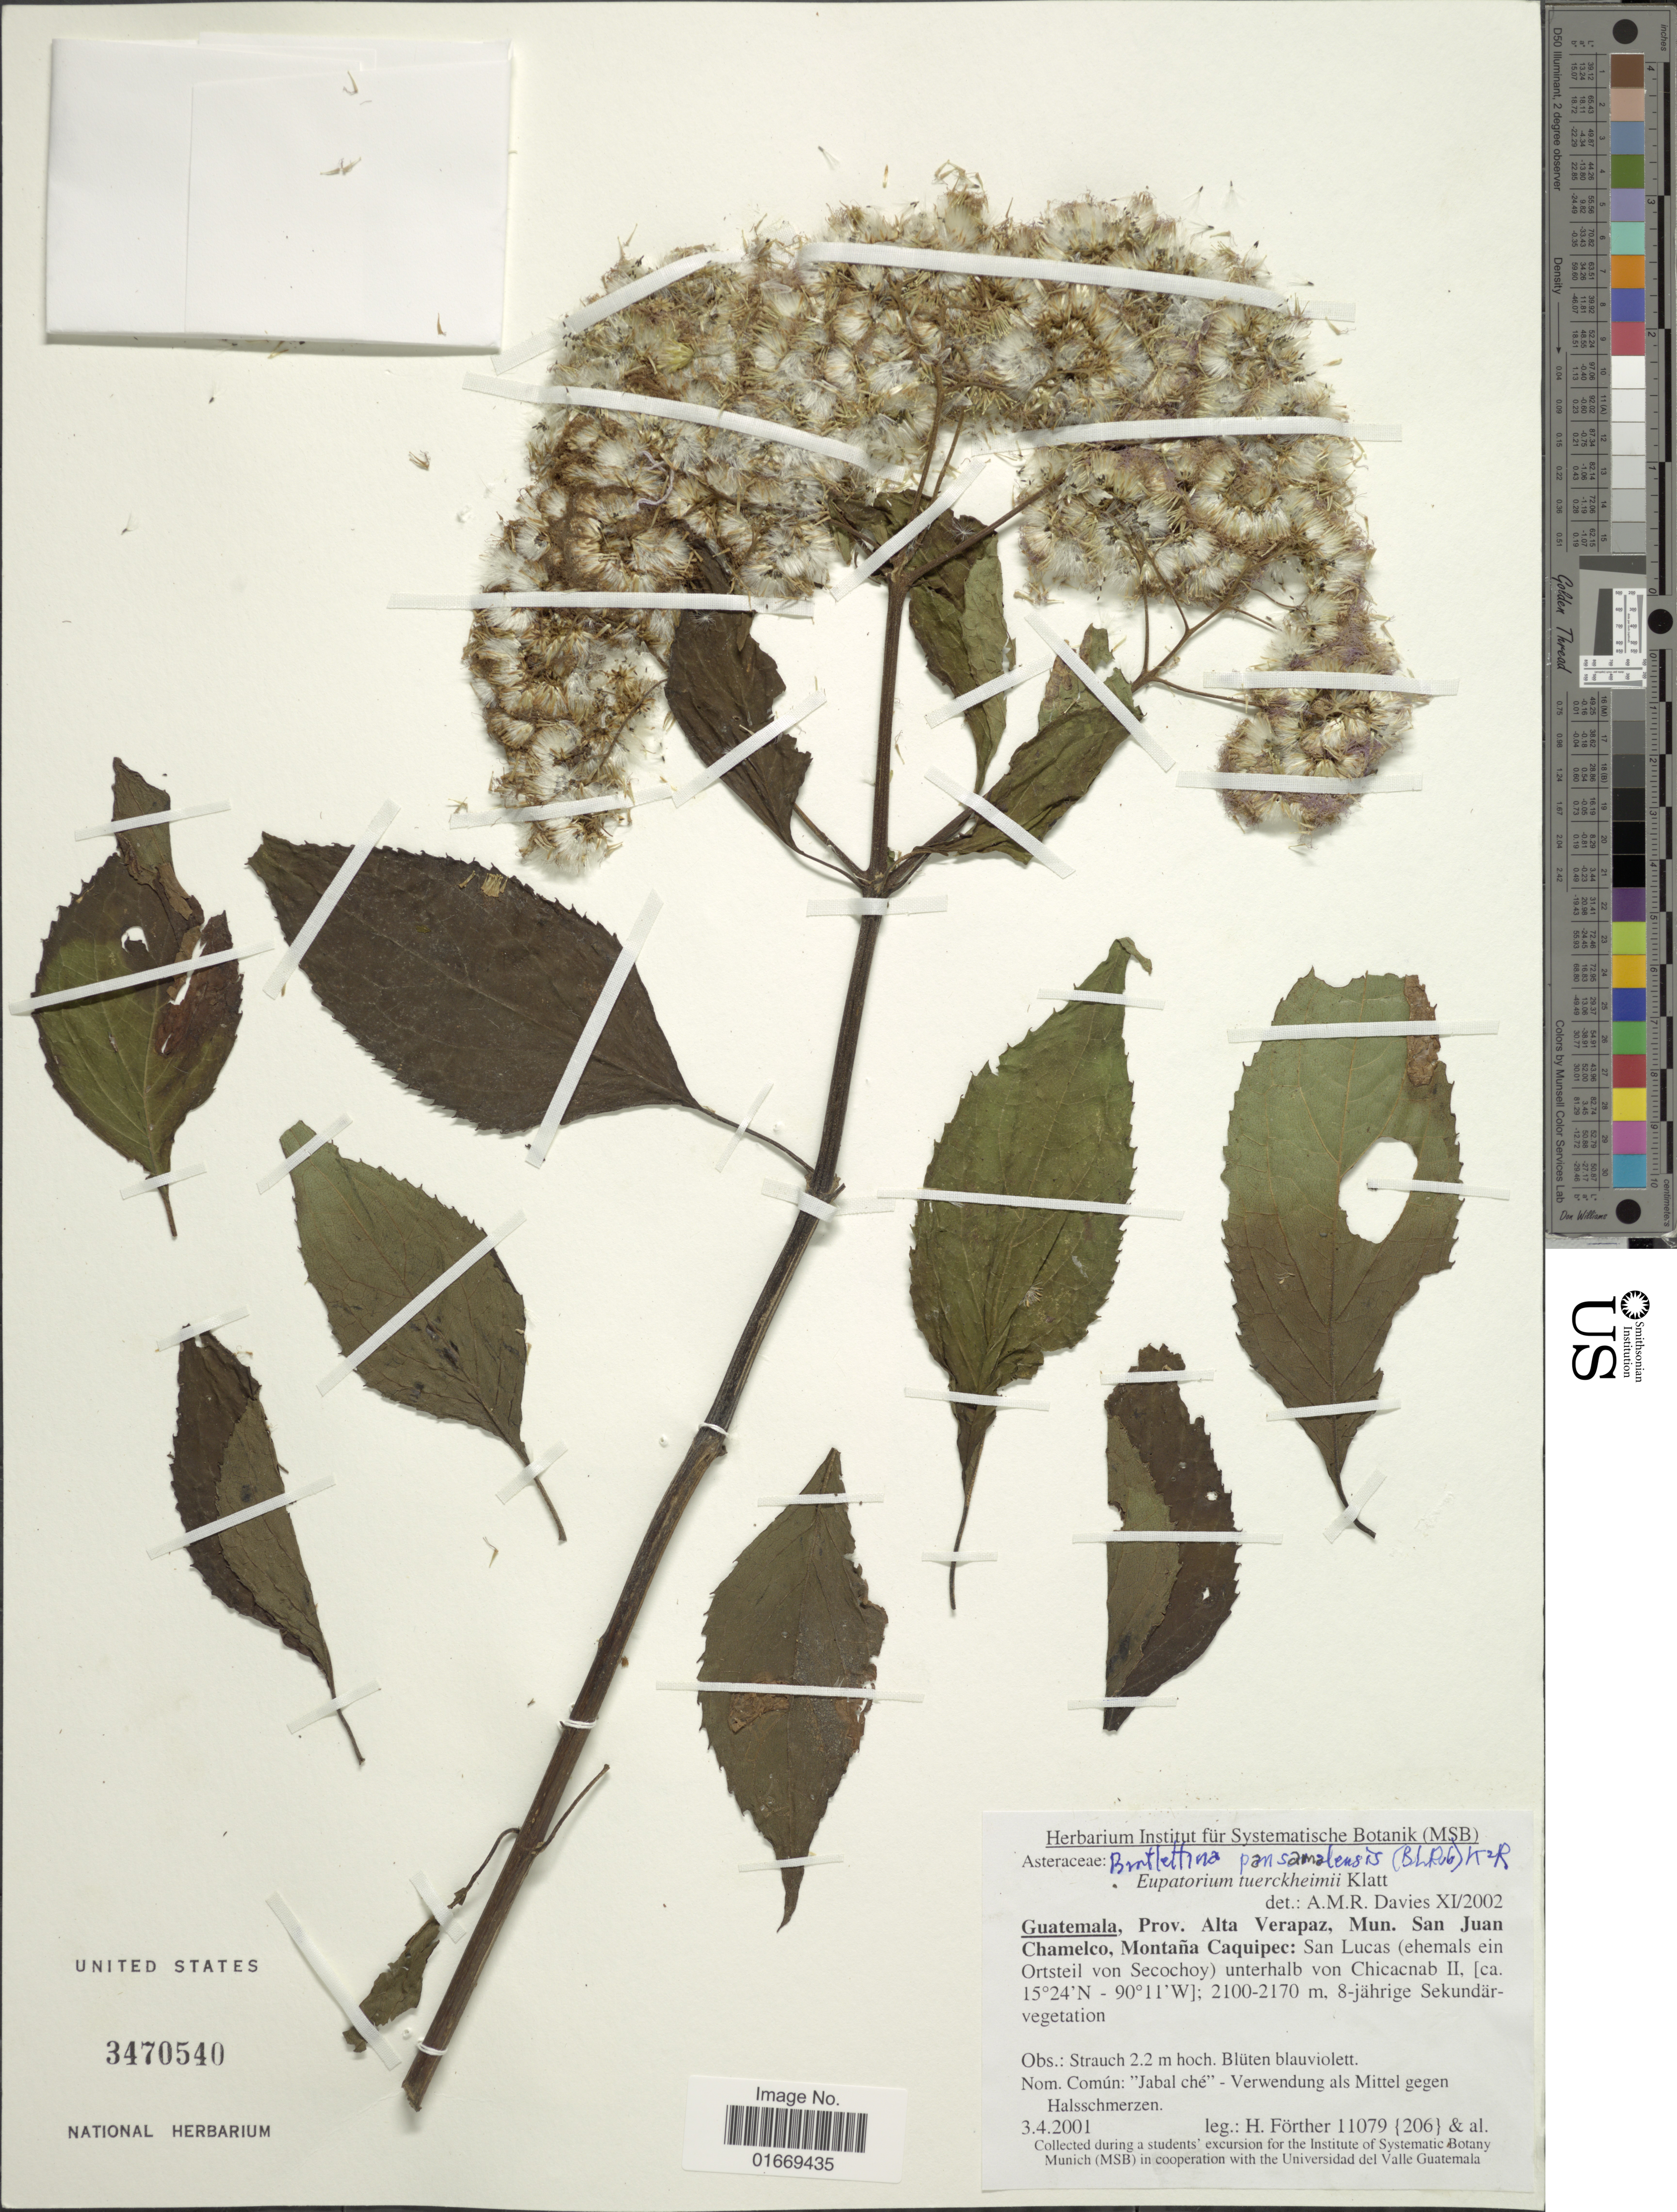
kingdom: Plantae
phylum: Tracheophyta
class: Magnoliopsida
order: Asterales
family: Asteraceae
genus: Bartlettina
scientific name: Bartlettina pansamalensis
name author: (B.L. Rob.) R.M. King & H. Rob.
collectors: H. Fôrther & et al.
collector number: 11079 {206}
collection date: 2001-04-03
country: Guatemala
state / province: Alta Verapaz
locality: Mun. San Juan Chamelco, Montaña Caquipec: San Lucas (ehemals ein Ortsteil von Secochoy) unterhalb von Chicacnab II, 8-jährige Sekundärvegetation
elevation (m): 2100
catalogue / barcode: US 3470540